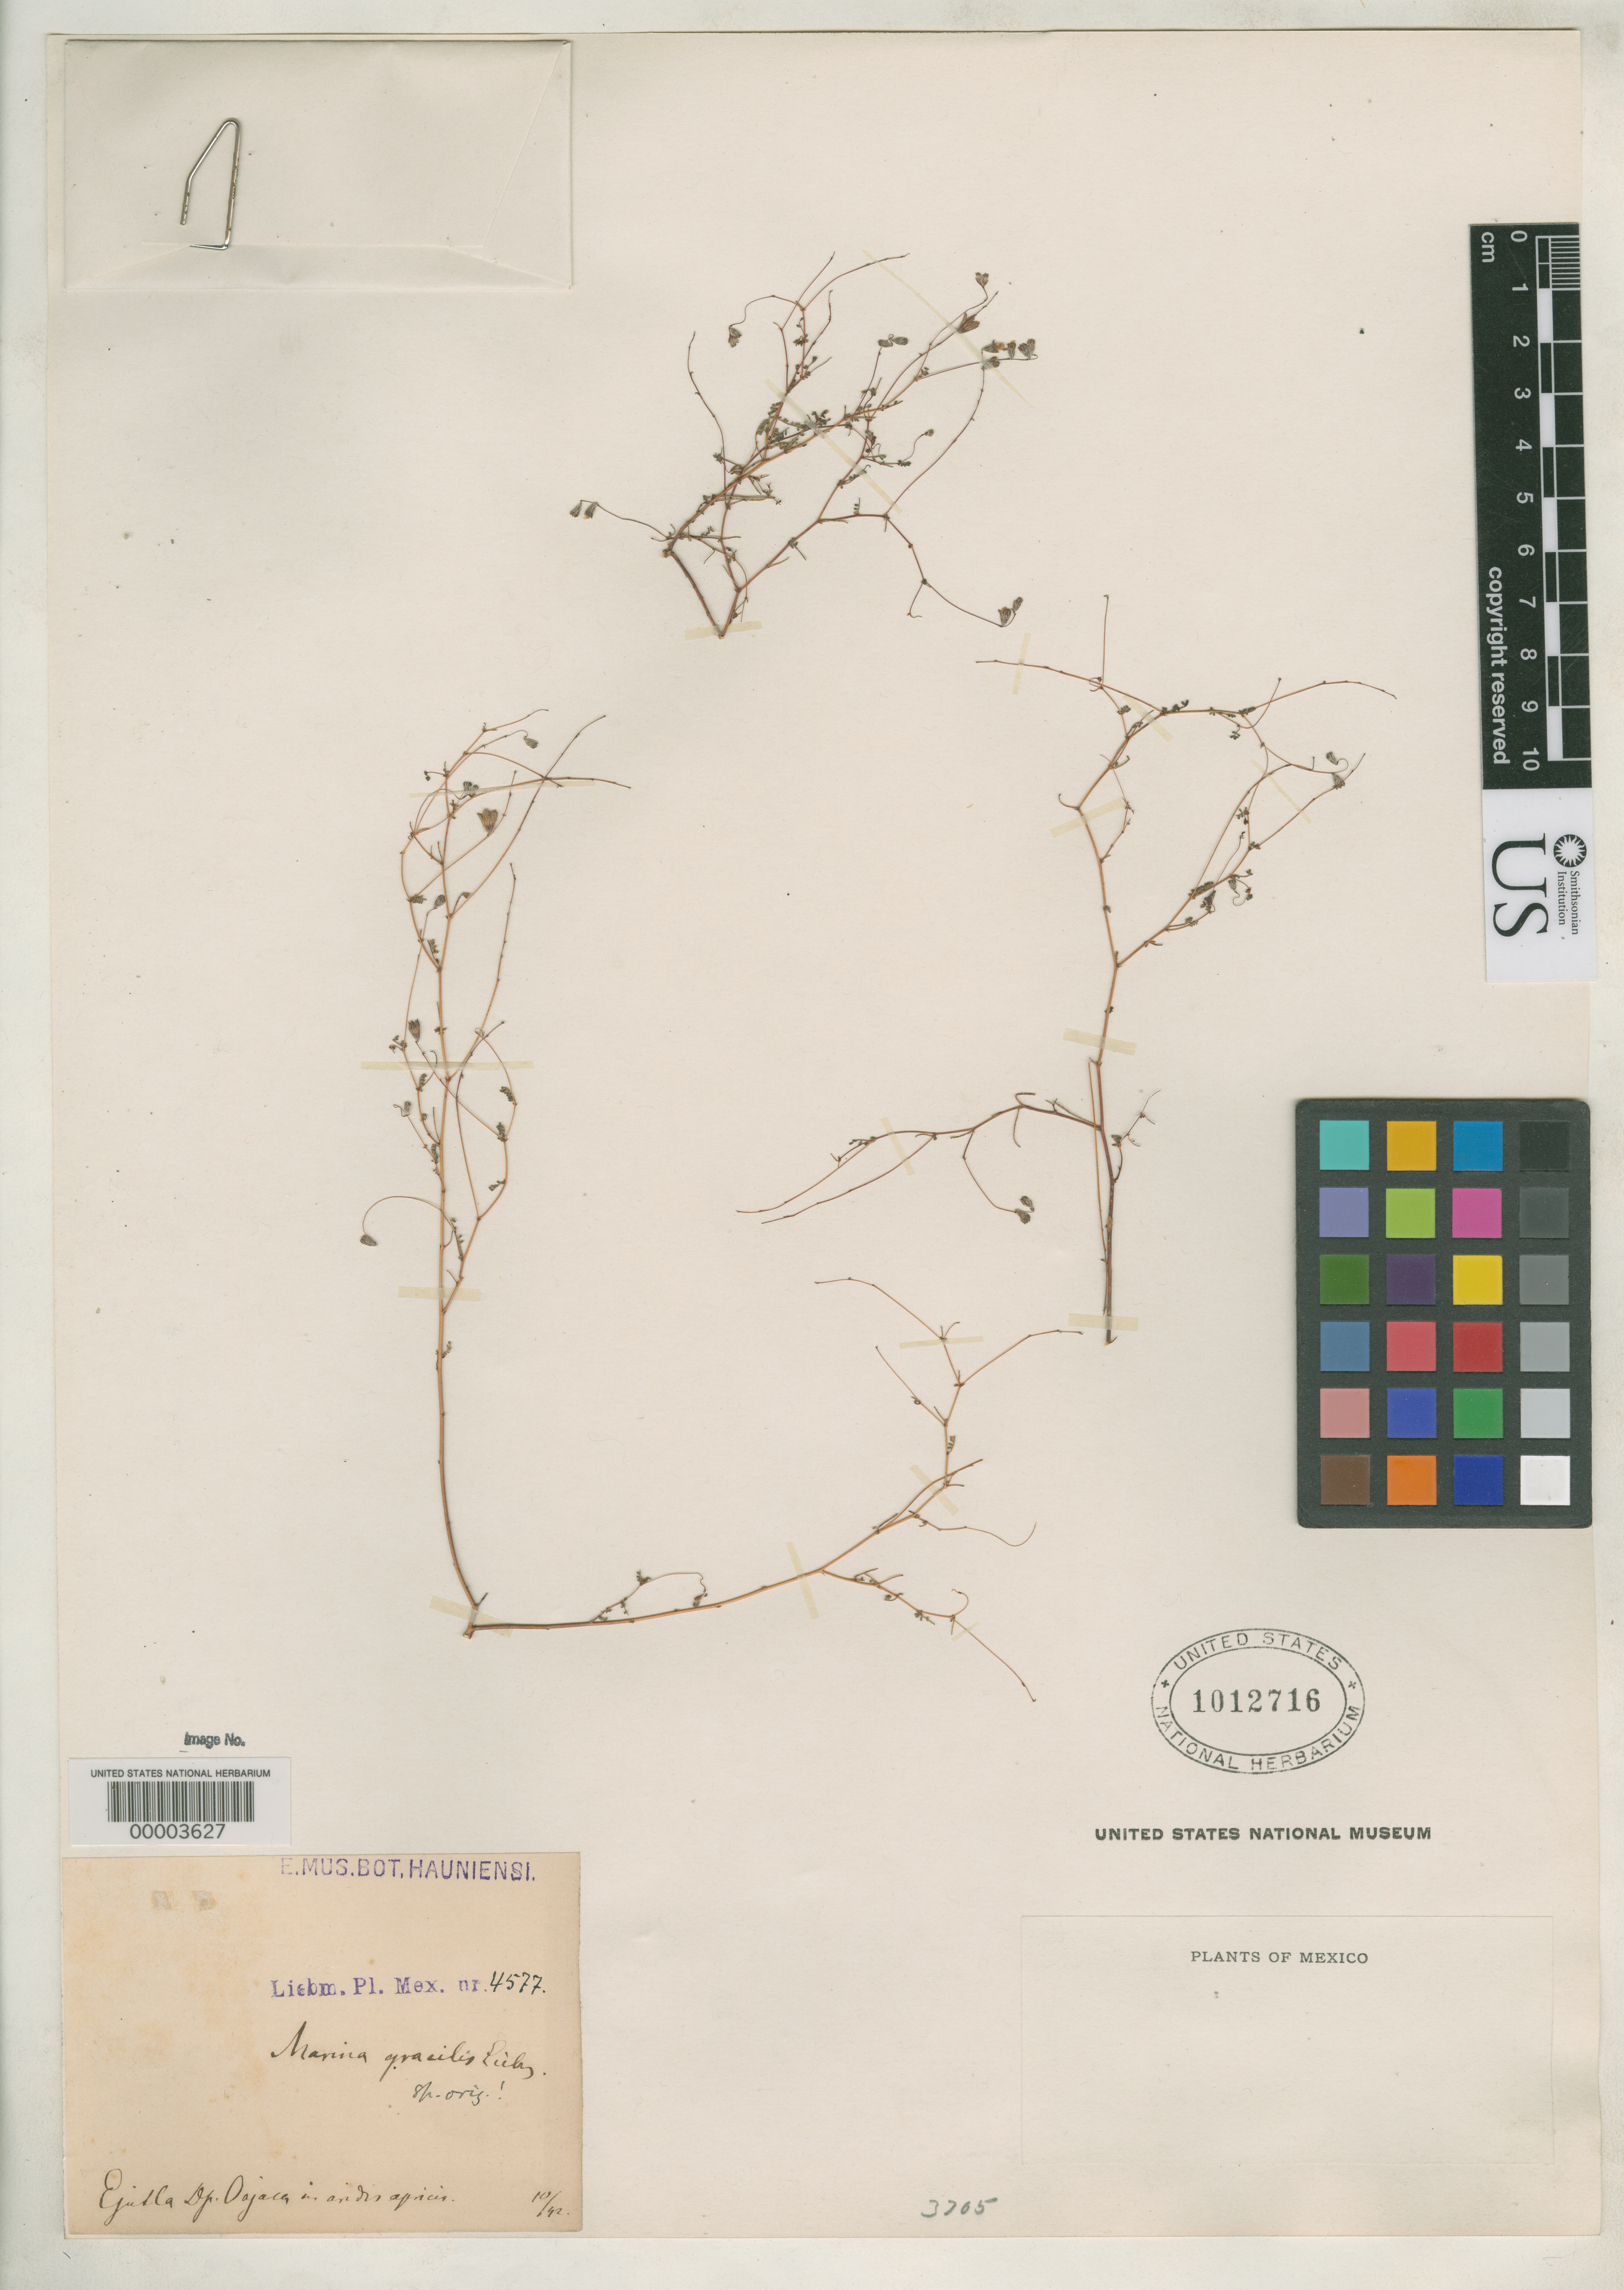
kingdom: Plantae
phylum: Tracheophyta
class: Magnoliopsida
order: Fabales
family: Fabaceae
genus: Marina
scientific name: Marina gracilis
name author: Liebm.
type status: Type Collection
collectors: F. M. Liebmann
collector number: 4577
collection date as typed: Oct 1892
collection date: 1892-10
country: Mexico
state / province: Oaxaca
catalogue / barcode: US 1012716